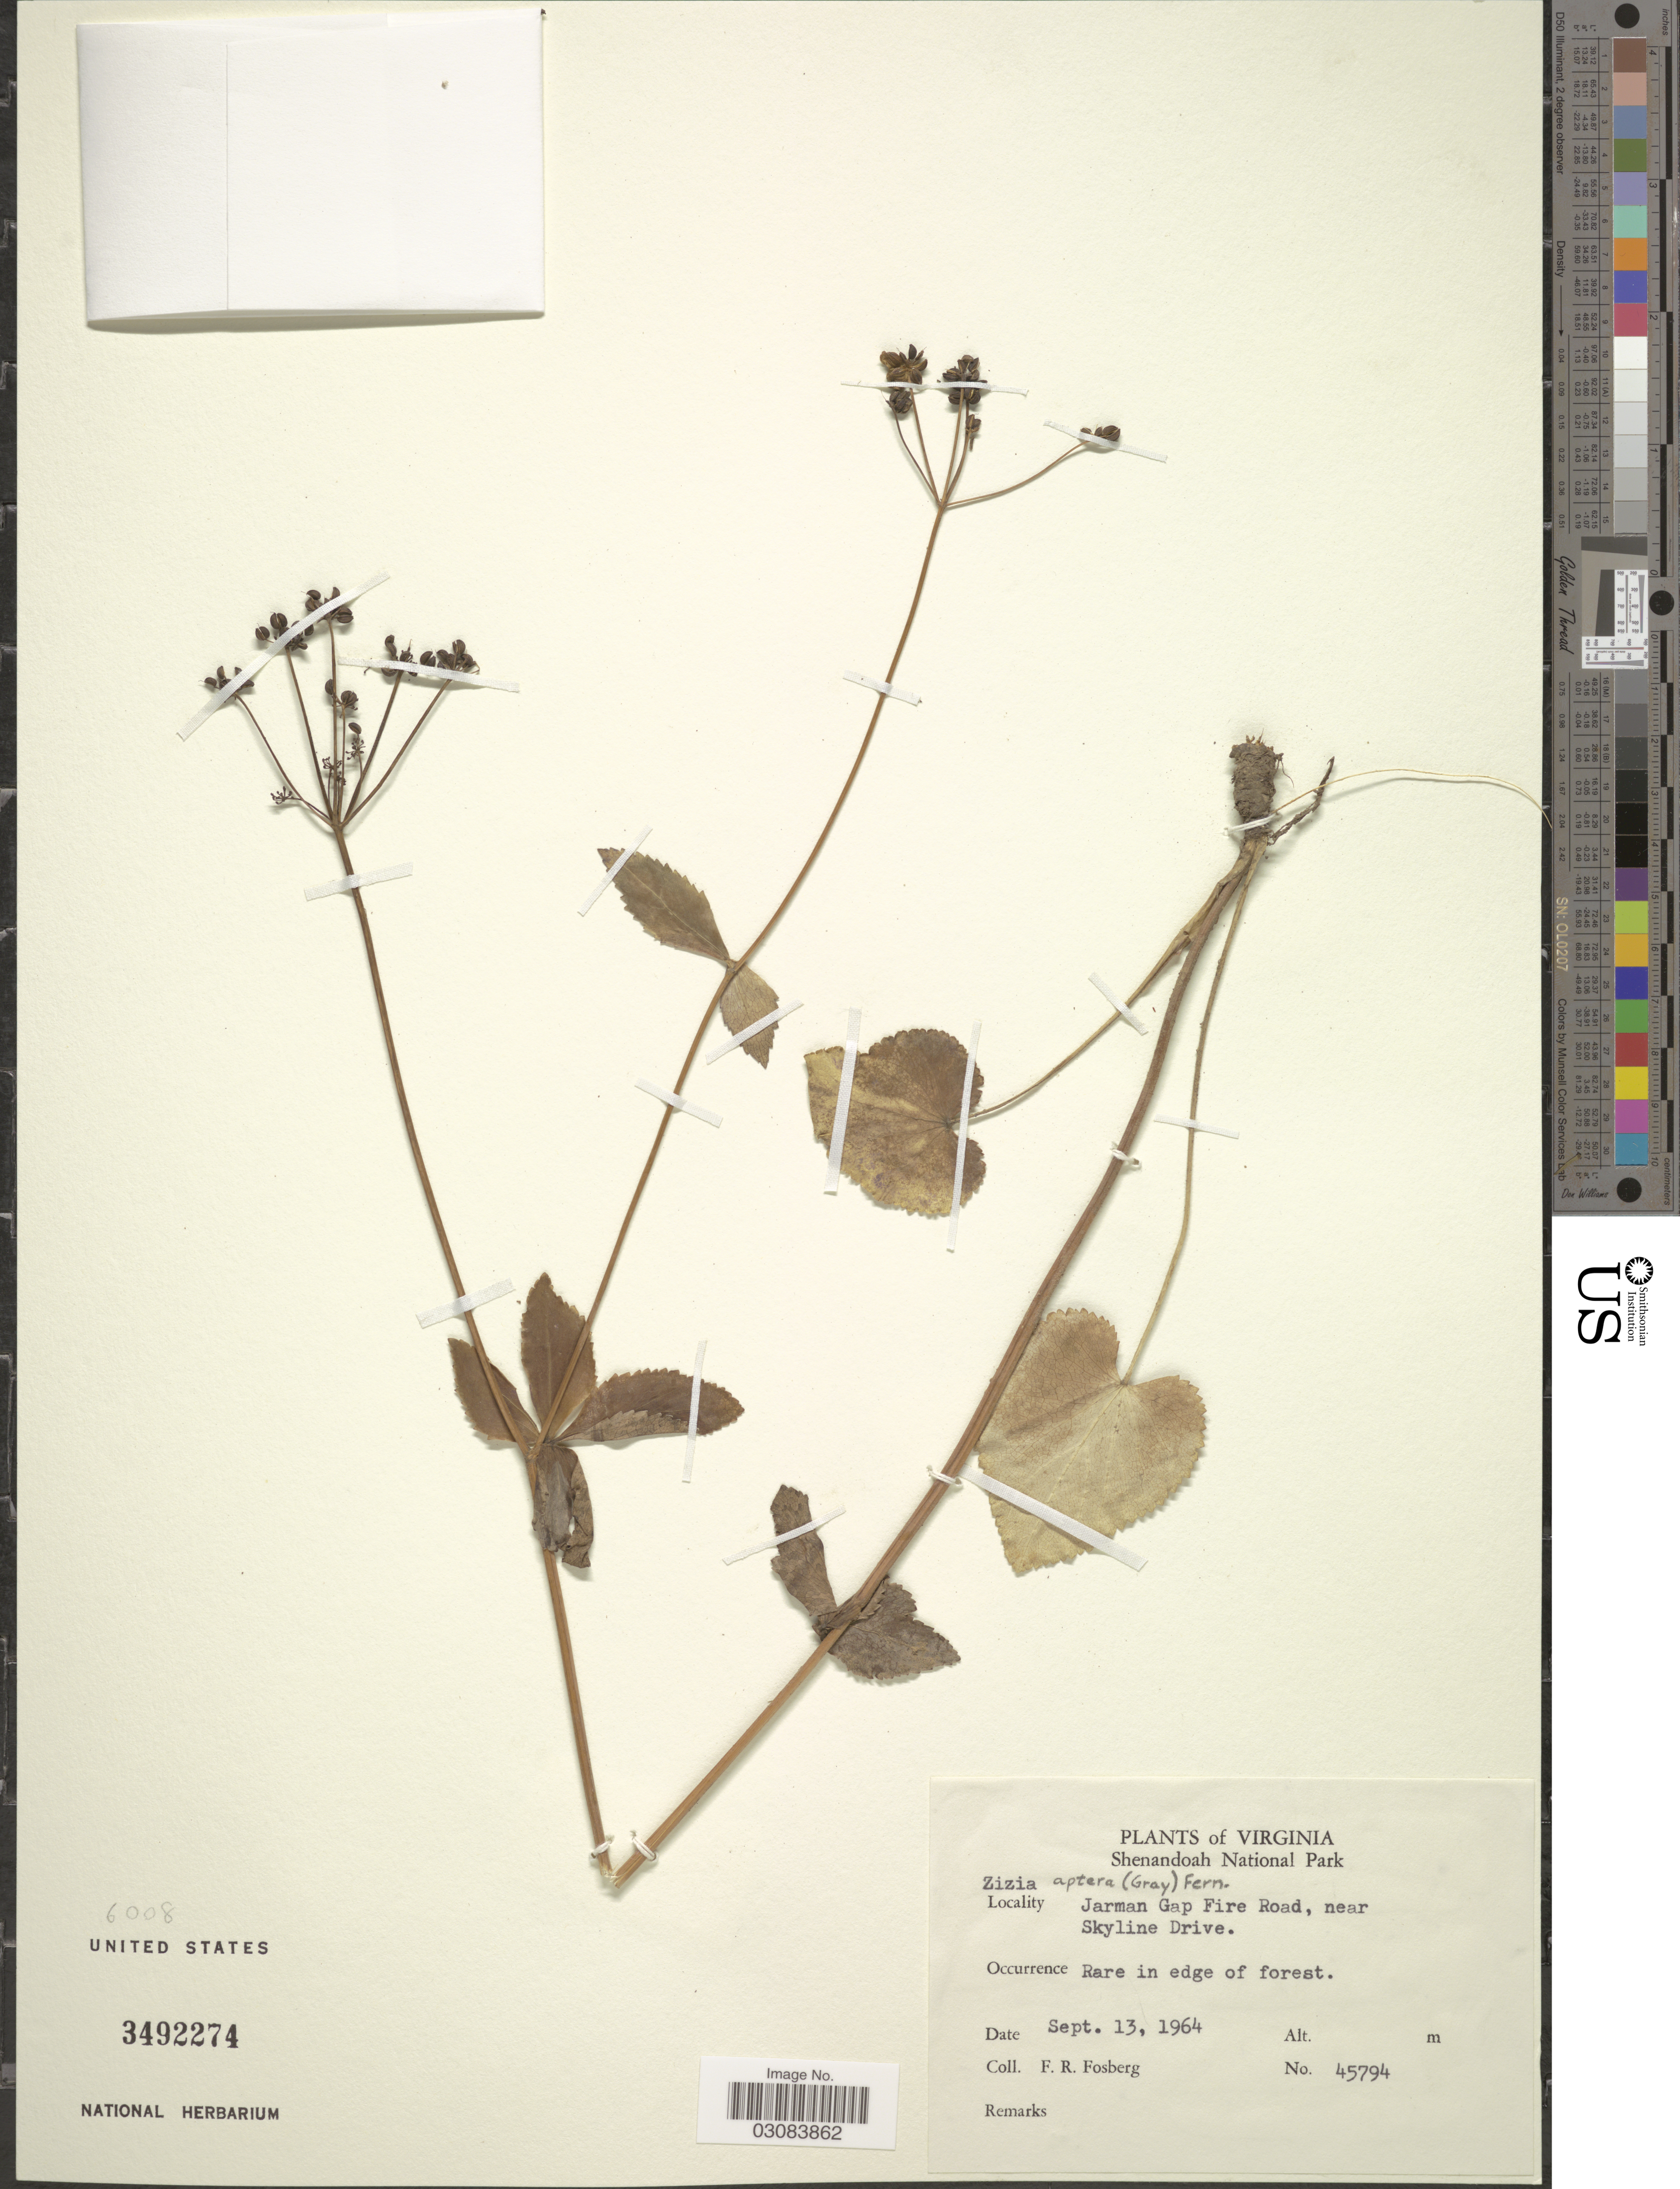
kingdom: Plantae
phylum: Tracheophyta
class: Magnoliopsida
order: Apiales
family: Apiaceae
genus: Zizia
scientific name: Zizia aptera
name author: (A. Gray) Fernald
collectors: F. R. Fosberg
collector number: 45794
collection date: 1964-09-13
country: United States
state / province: Virginia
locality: Shenandoah National Park. Jarman Gap Fire Road, near Skyline Drive.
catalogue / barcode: US 3492274